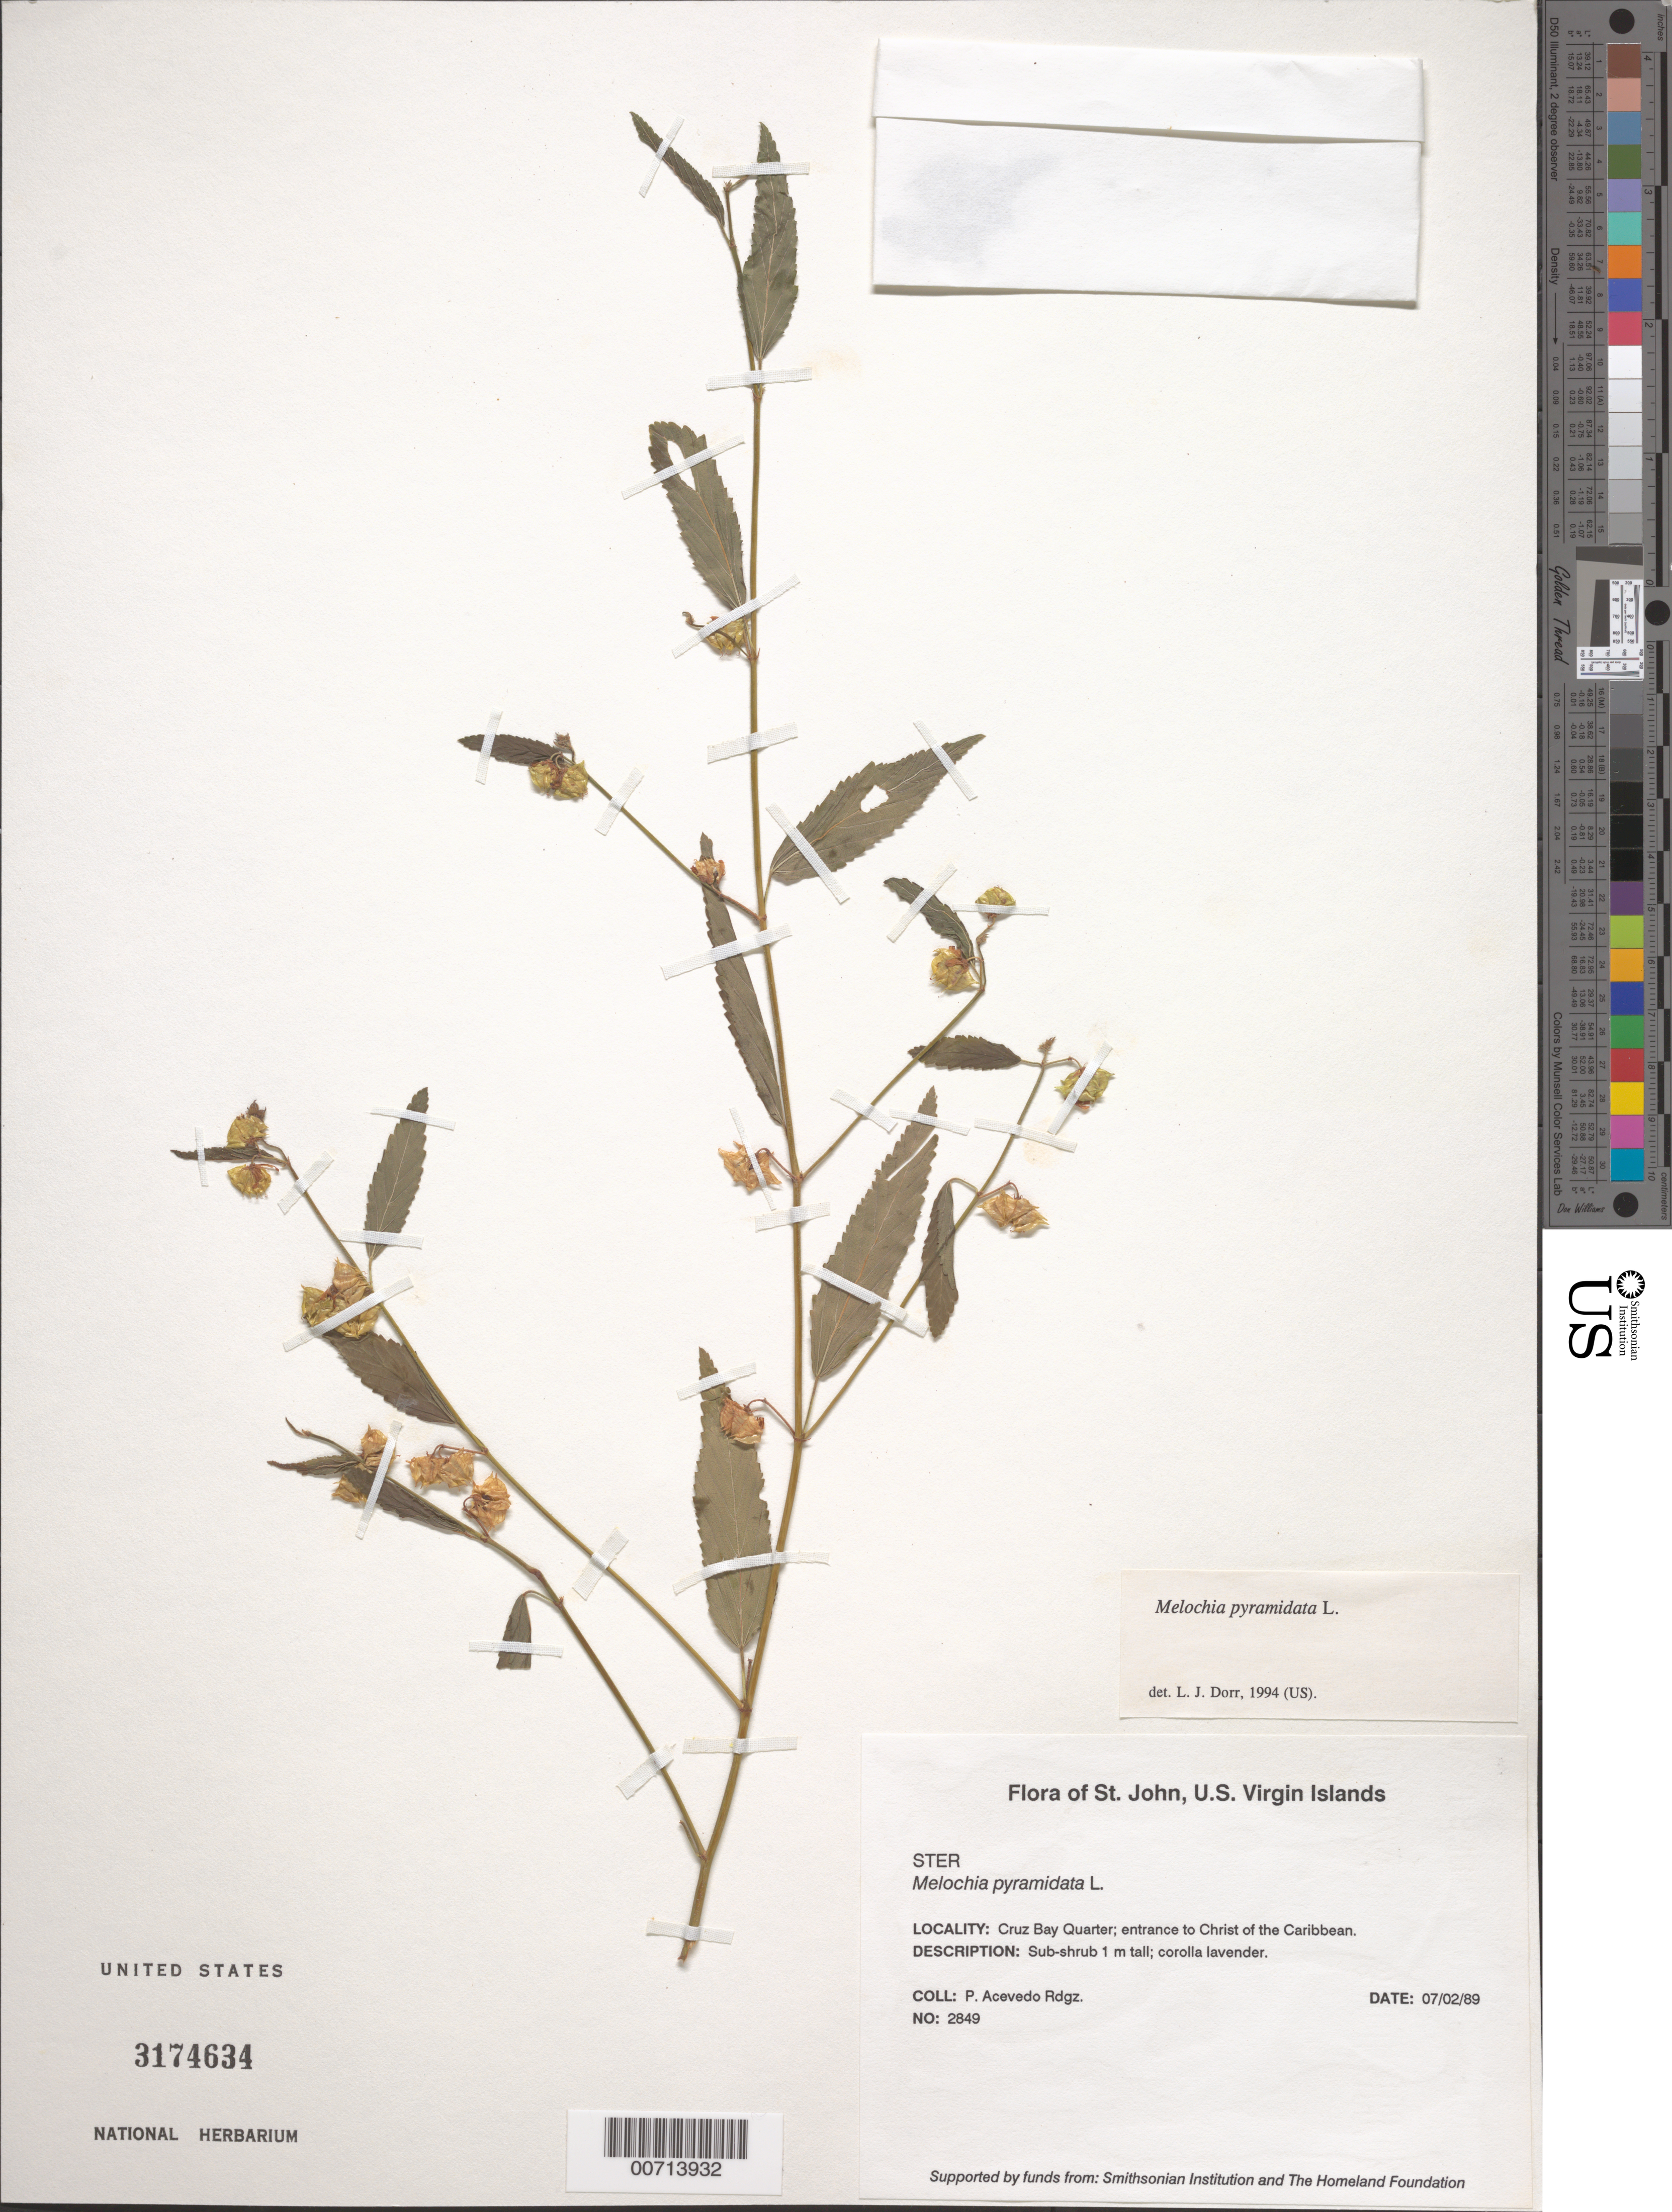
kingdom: Plantae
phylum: Tracheophyta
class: Magnoliopsida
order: Malvales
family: Malvaceae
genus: Melochia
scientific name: Melochia pyramidata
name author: L.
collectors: P. Acevedo-Rodr.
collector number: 2849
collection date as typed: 02 Jul 1989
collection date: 1989-07-02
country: U.S. Virgin Islands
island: St. John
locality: Entrance to Christ of the Caribbean.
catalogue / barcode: US 3174634